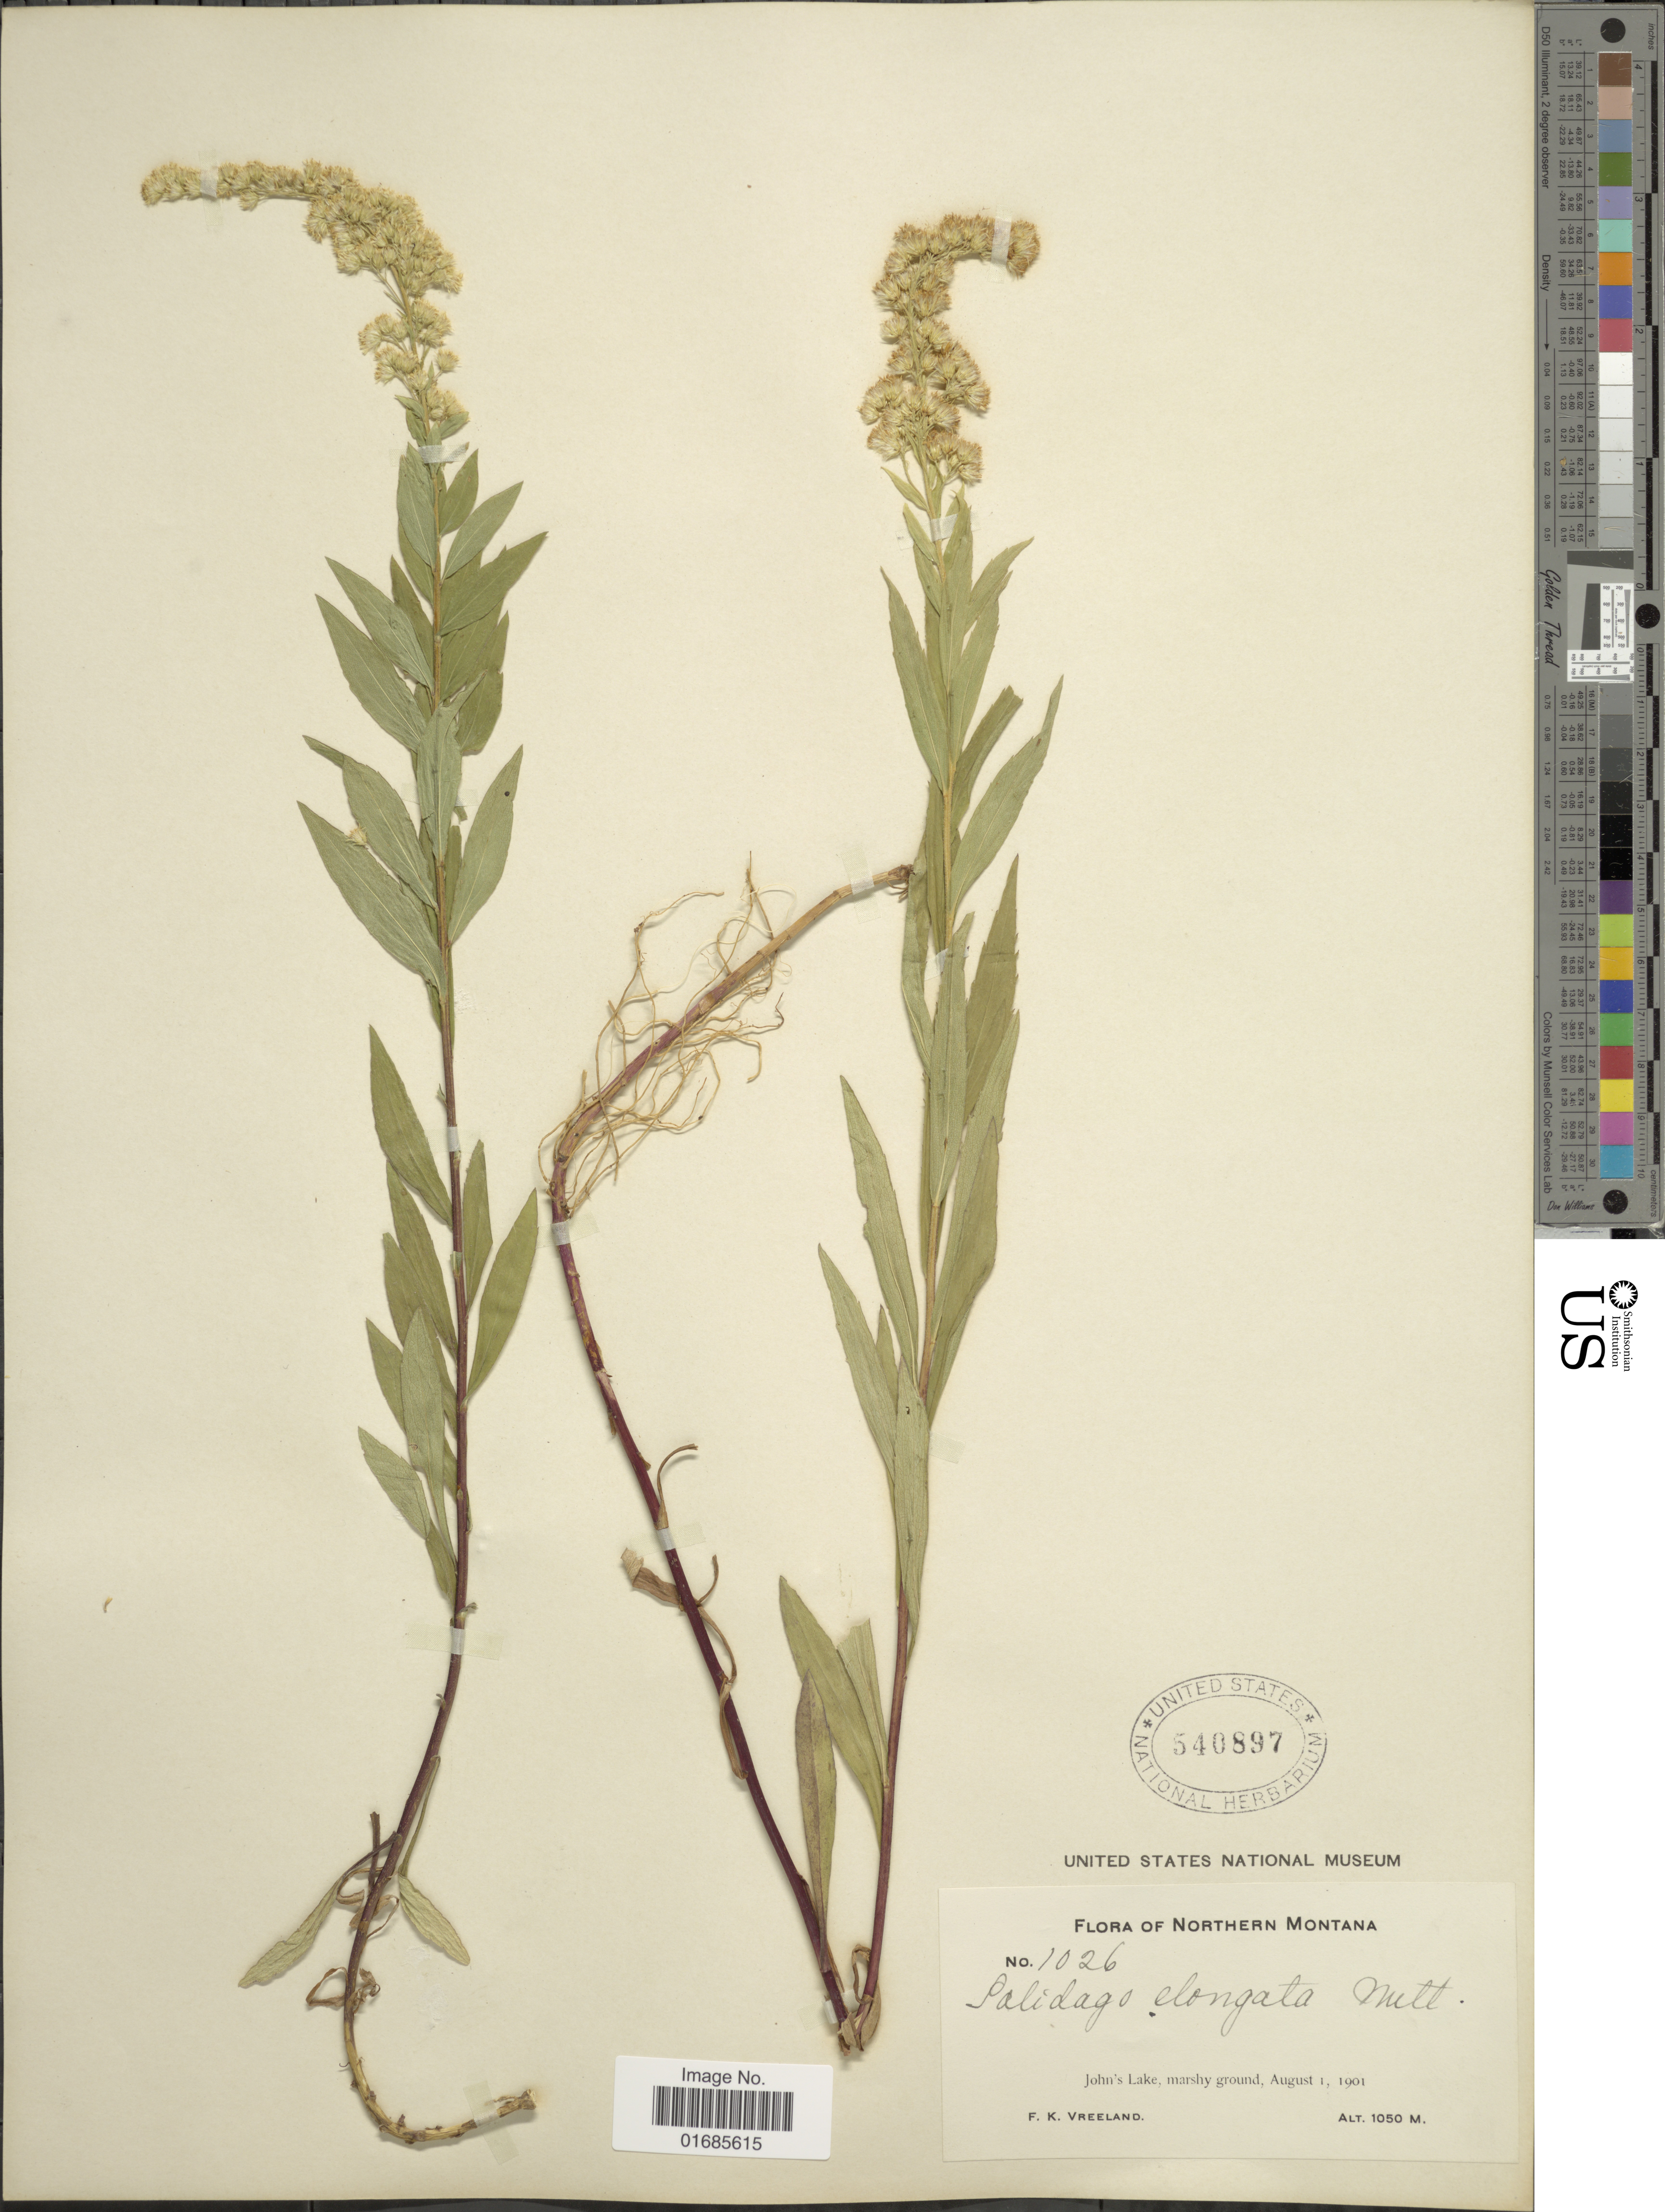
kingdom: Plantae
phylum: Tracheophyta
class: Magnoliopsida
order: Asterales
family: Asteraceae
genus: Solidago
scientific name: Solidago canadensis var. salebrosa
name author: (Piper) M.E. Jones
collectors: F. Vreeland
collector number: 1026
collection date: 1901-08-01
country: United States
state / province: Montana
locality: Northern Montana, John's Lake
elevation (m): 1050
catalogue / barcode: US 540897